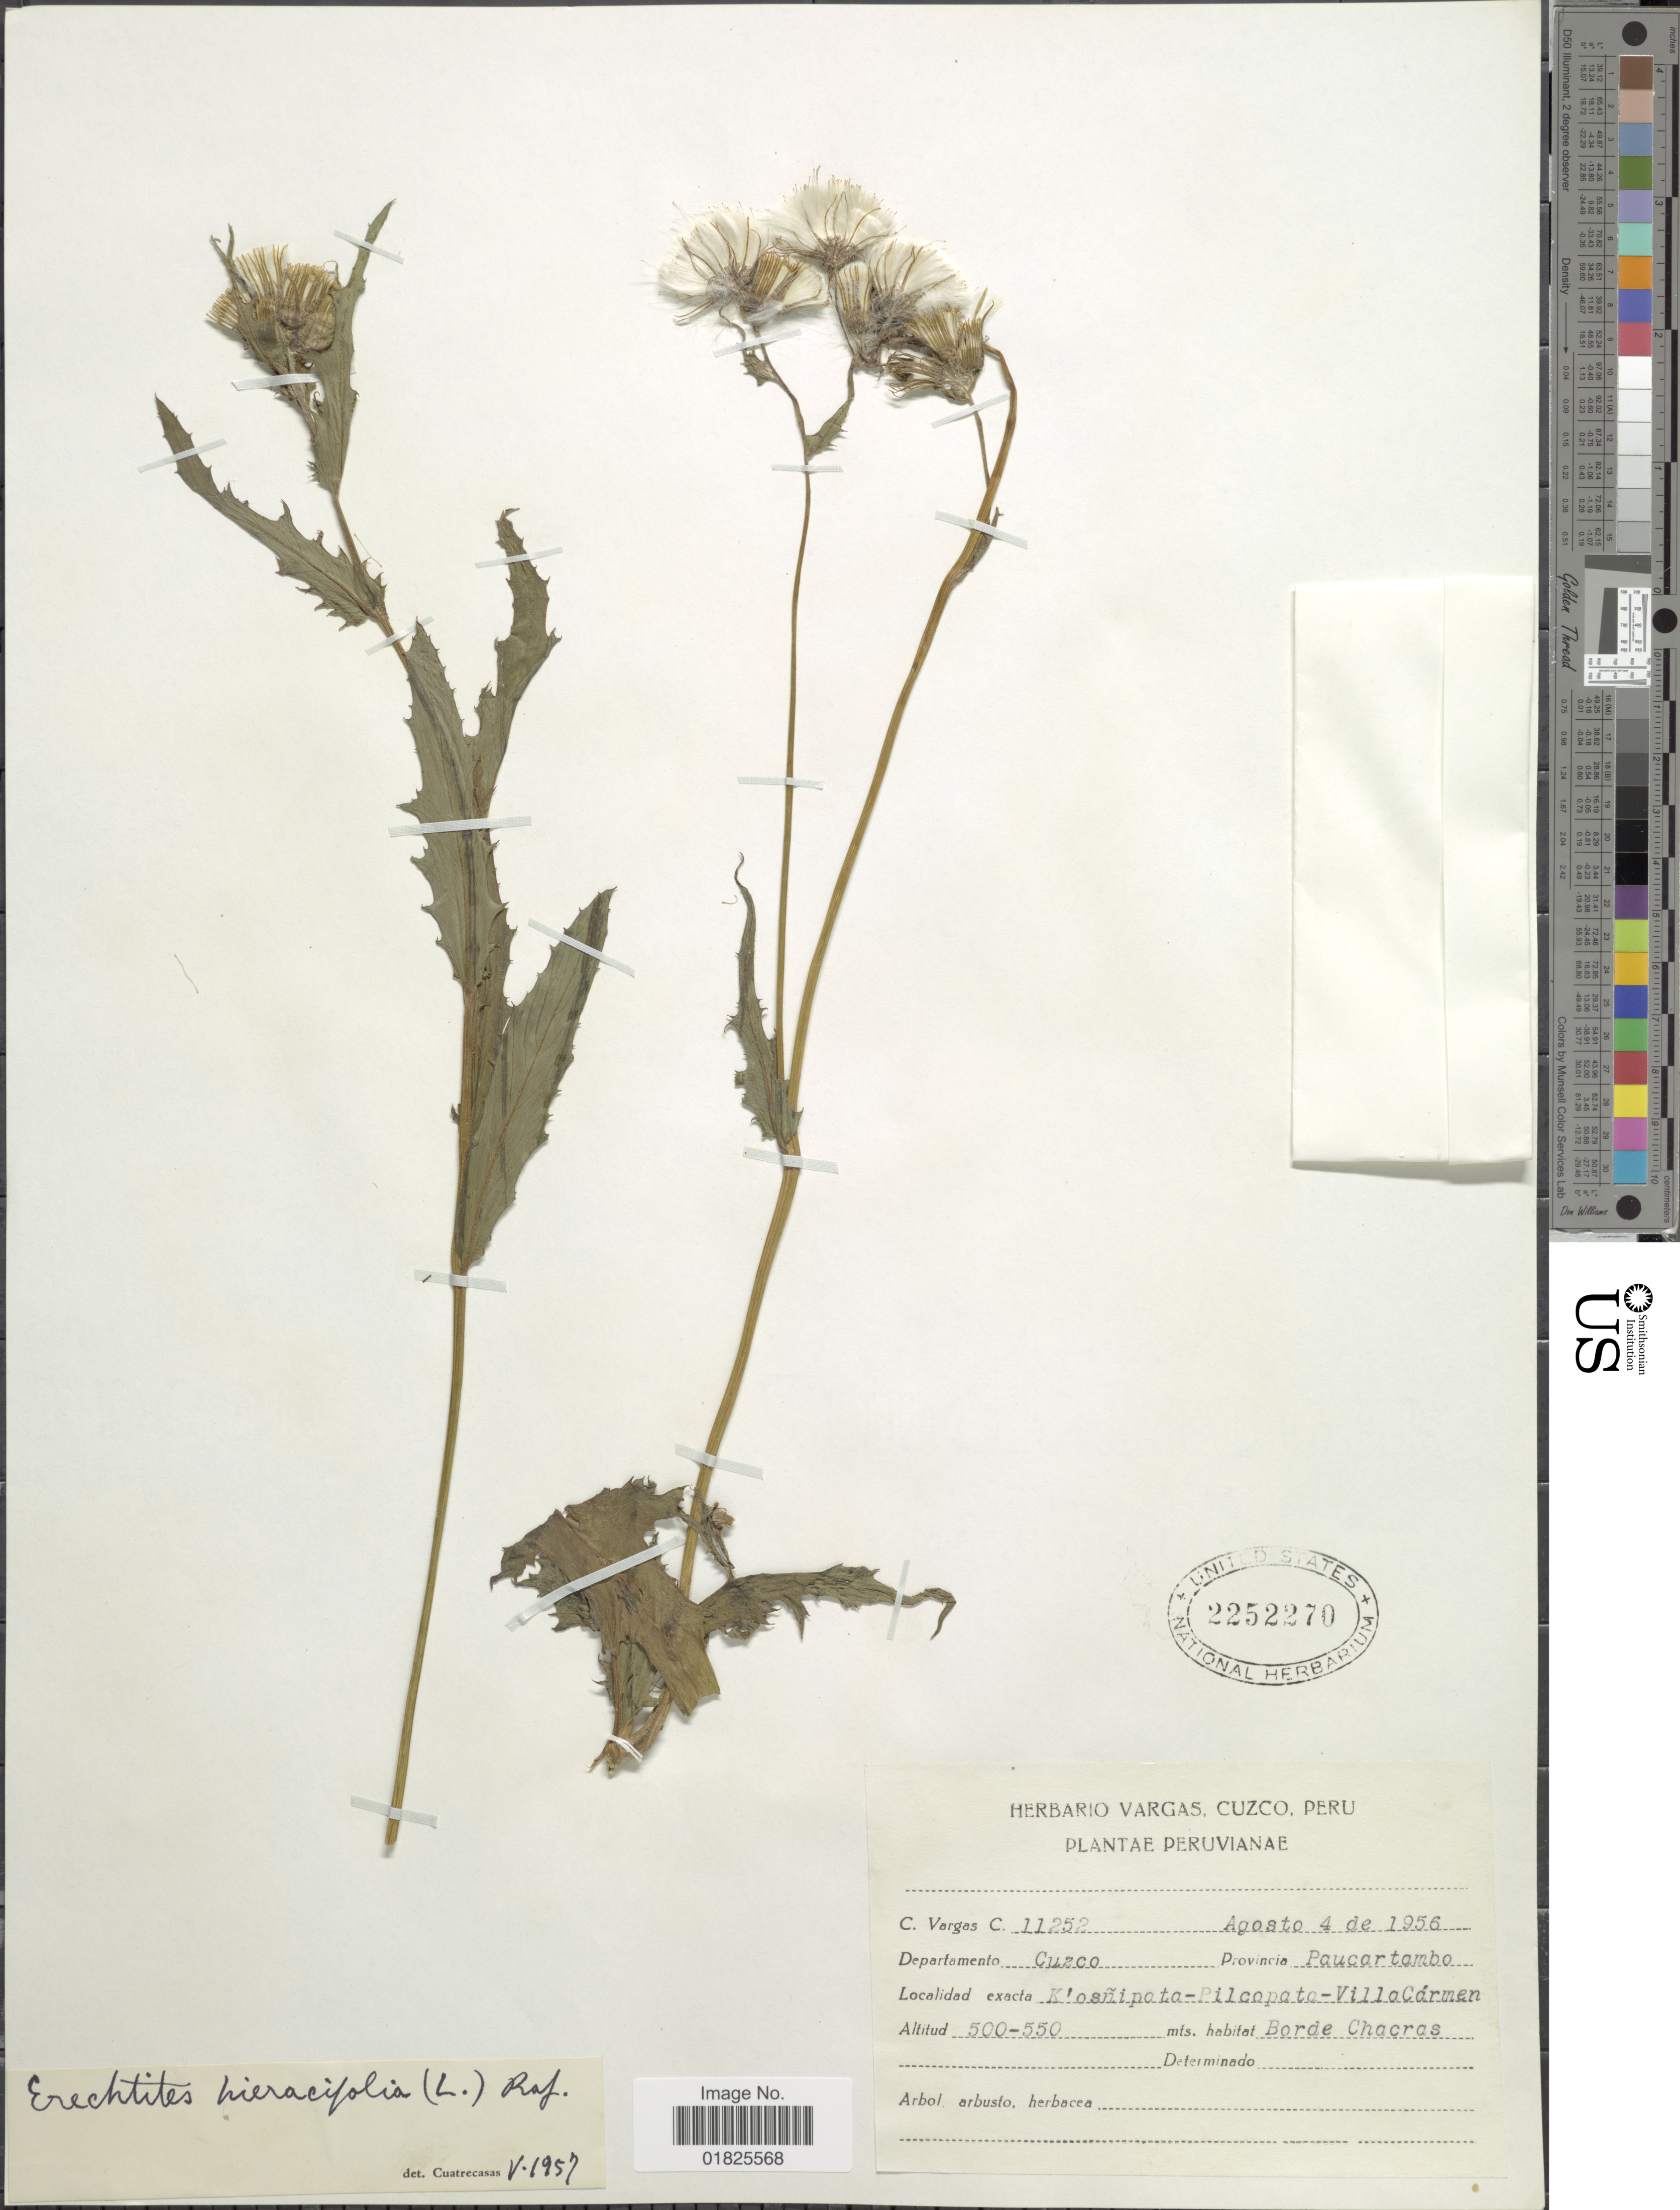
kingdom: Plantae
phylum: Tracheophyta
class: Magnoliopsida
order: Asterales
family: Asteraceae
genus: Erechtites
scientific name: Erechtites hieraciifolius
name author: (L.) Raf. ex DC.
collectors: C. Vargas Calderón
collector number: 11252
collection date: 1956-08-04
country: Peru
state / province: Cusco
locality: Provincia Puacartambo. Klosnipota-Pilcopata-VilloCarmen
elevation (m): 500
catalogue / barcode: US 2252270